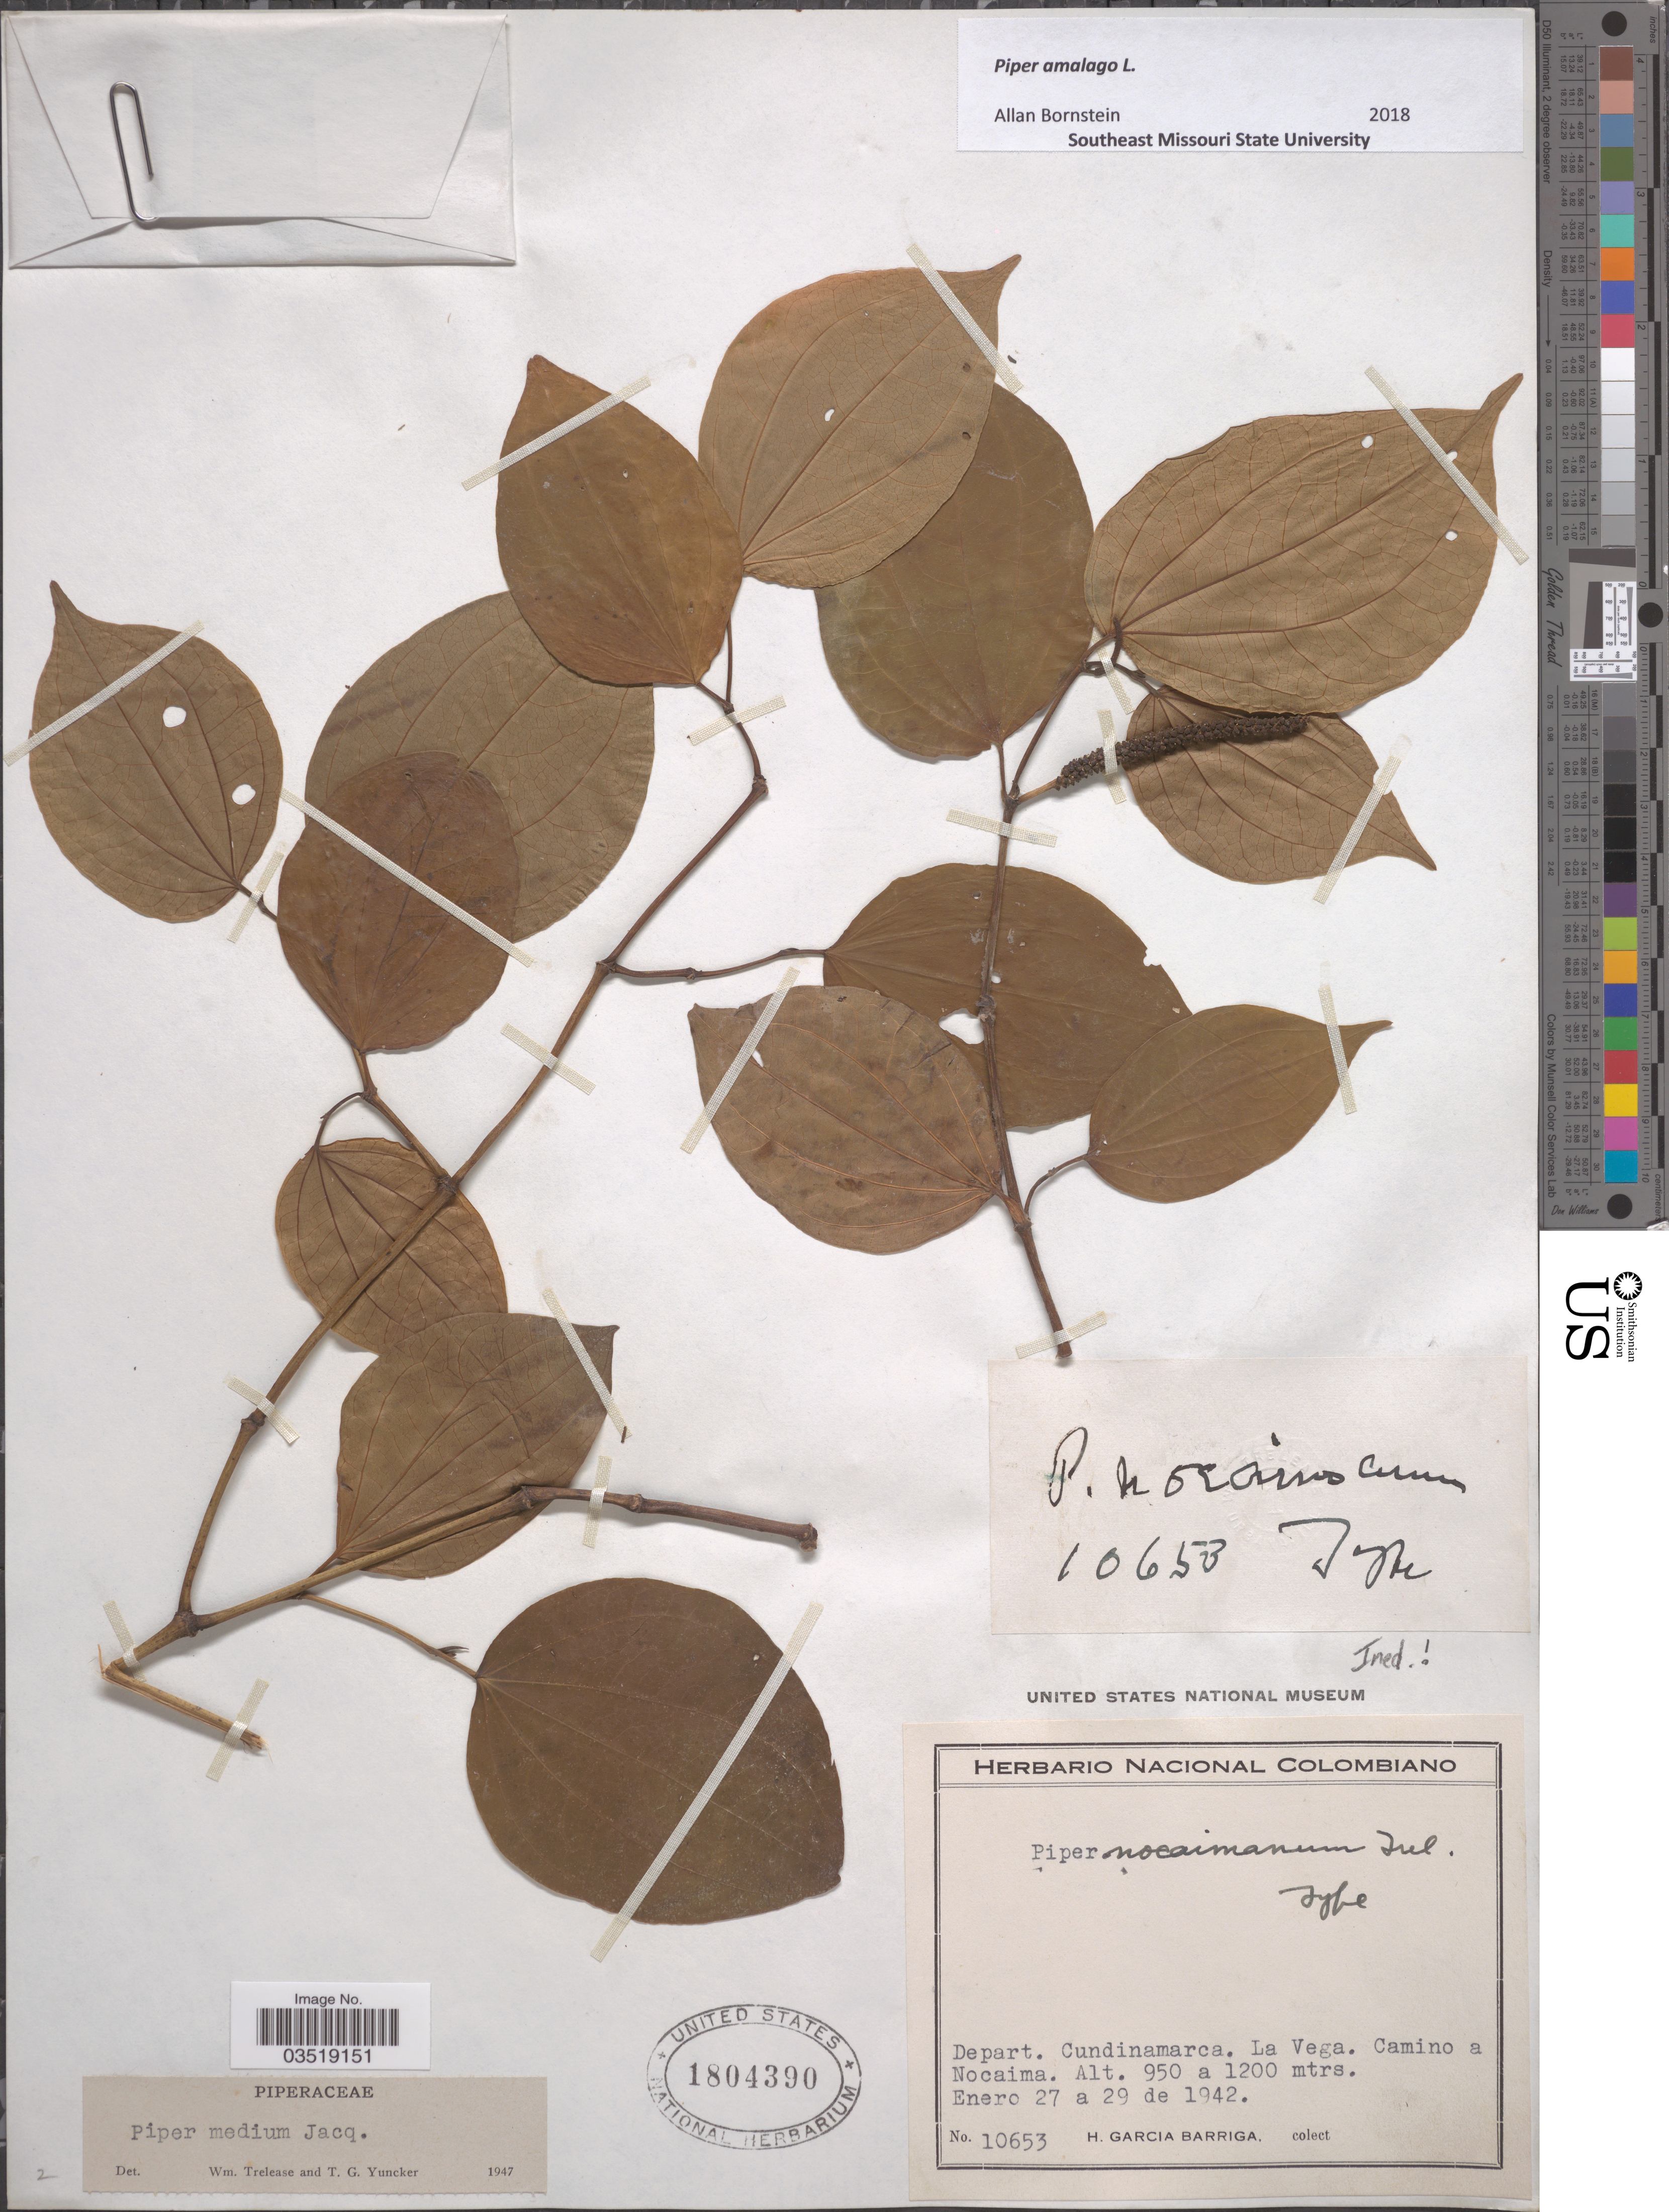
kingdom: Plantae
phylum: Tracheophyta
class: Magnoliopsida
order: Piperales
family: Piperaceae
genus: Piper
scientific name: Piper amalago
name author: L.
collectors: H. García Barriga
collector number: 10653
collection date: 1942-01-27/1942-01-29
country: Colombia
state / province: Cundinamarca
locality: Depart. Cundinamarca. La Vega. Camino a Nocaima.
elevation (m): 950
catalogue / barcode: US 1804390